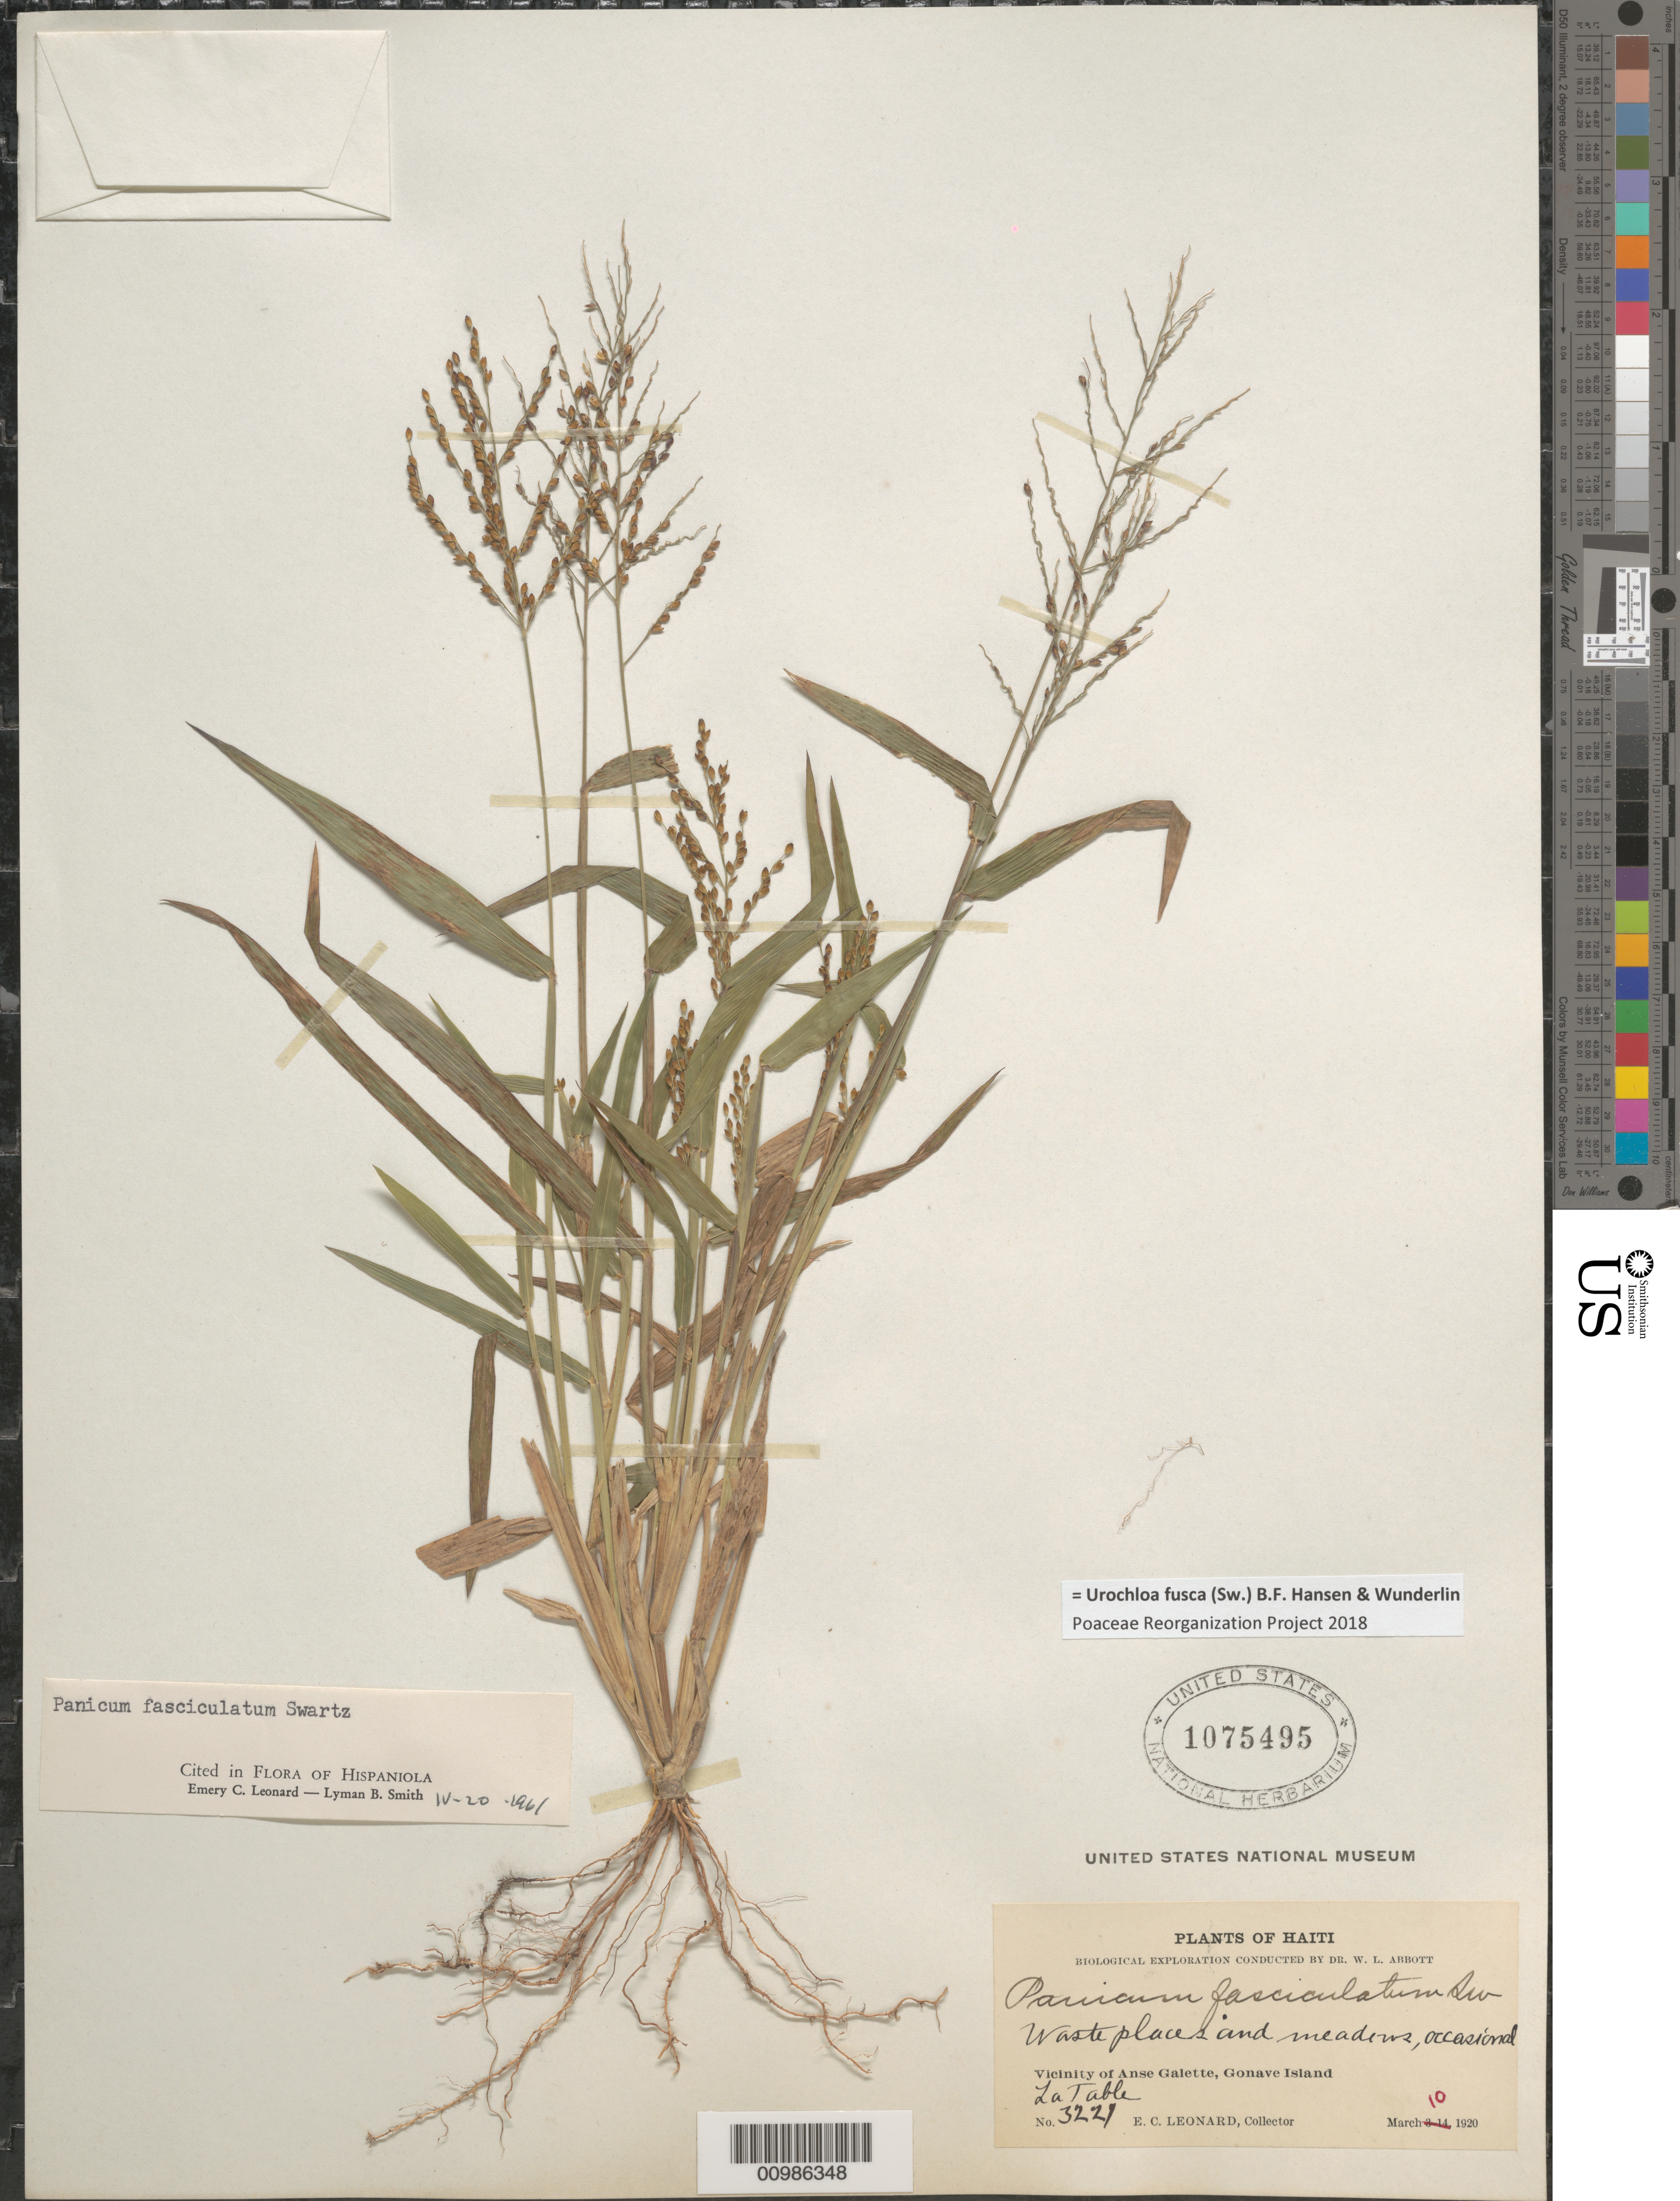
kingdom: Plantae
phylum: Tracheophyta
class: Liliopsida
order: Poales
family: Poaceae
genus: Brachiaria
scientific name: Brachiaria fasciculata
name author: (Sw.) Parodi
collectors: E. C. Leonard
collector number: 3224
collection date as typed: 10 Mar 1920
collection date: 1920-03-10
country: Haiti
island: Hispaniola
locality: Gonave Island, Anse Galette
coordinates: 0 N, 0 E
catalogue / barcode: US 1075495